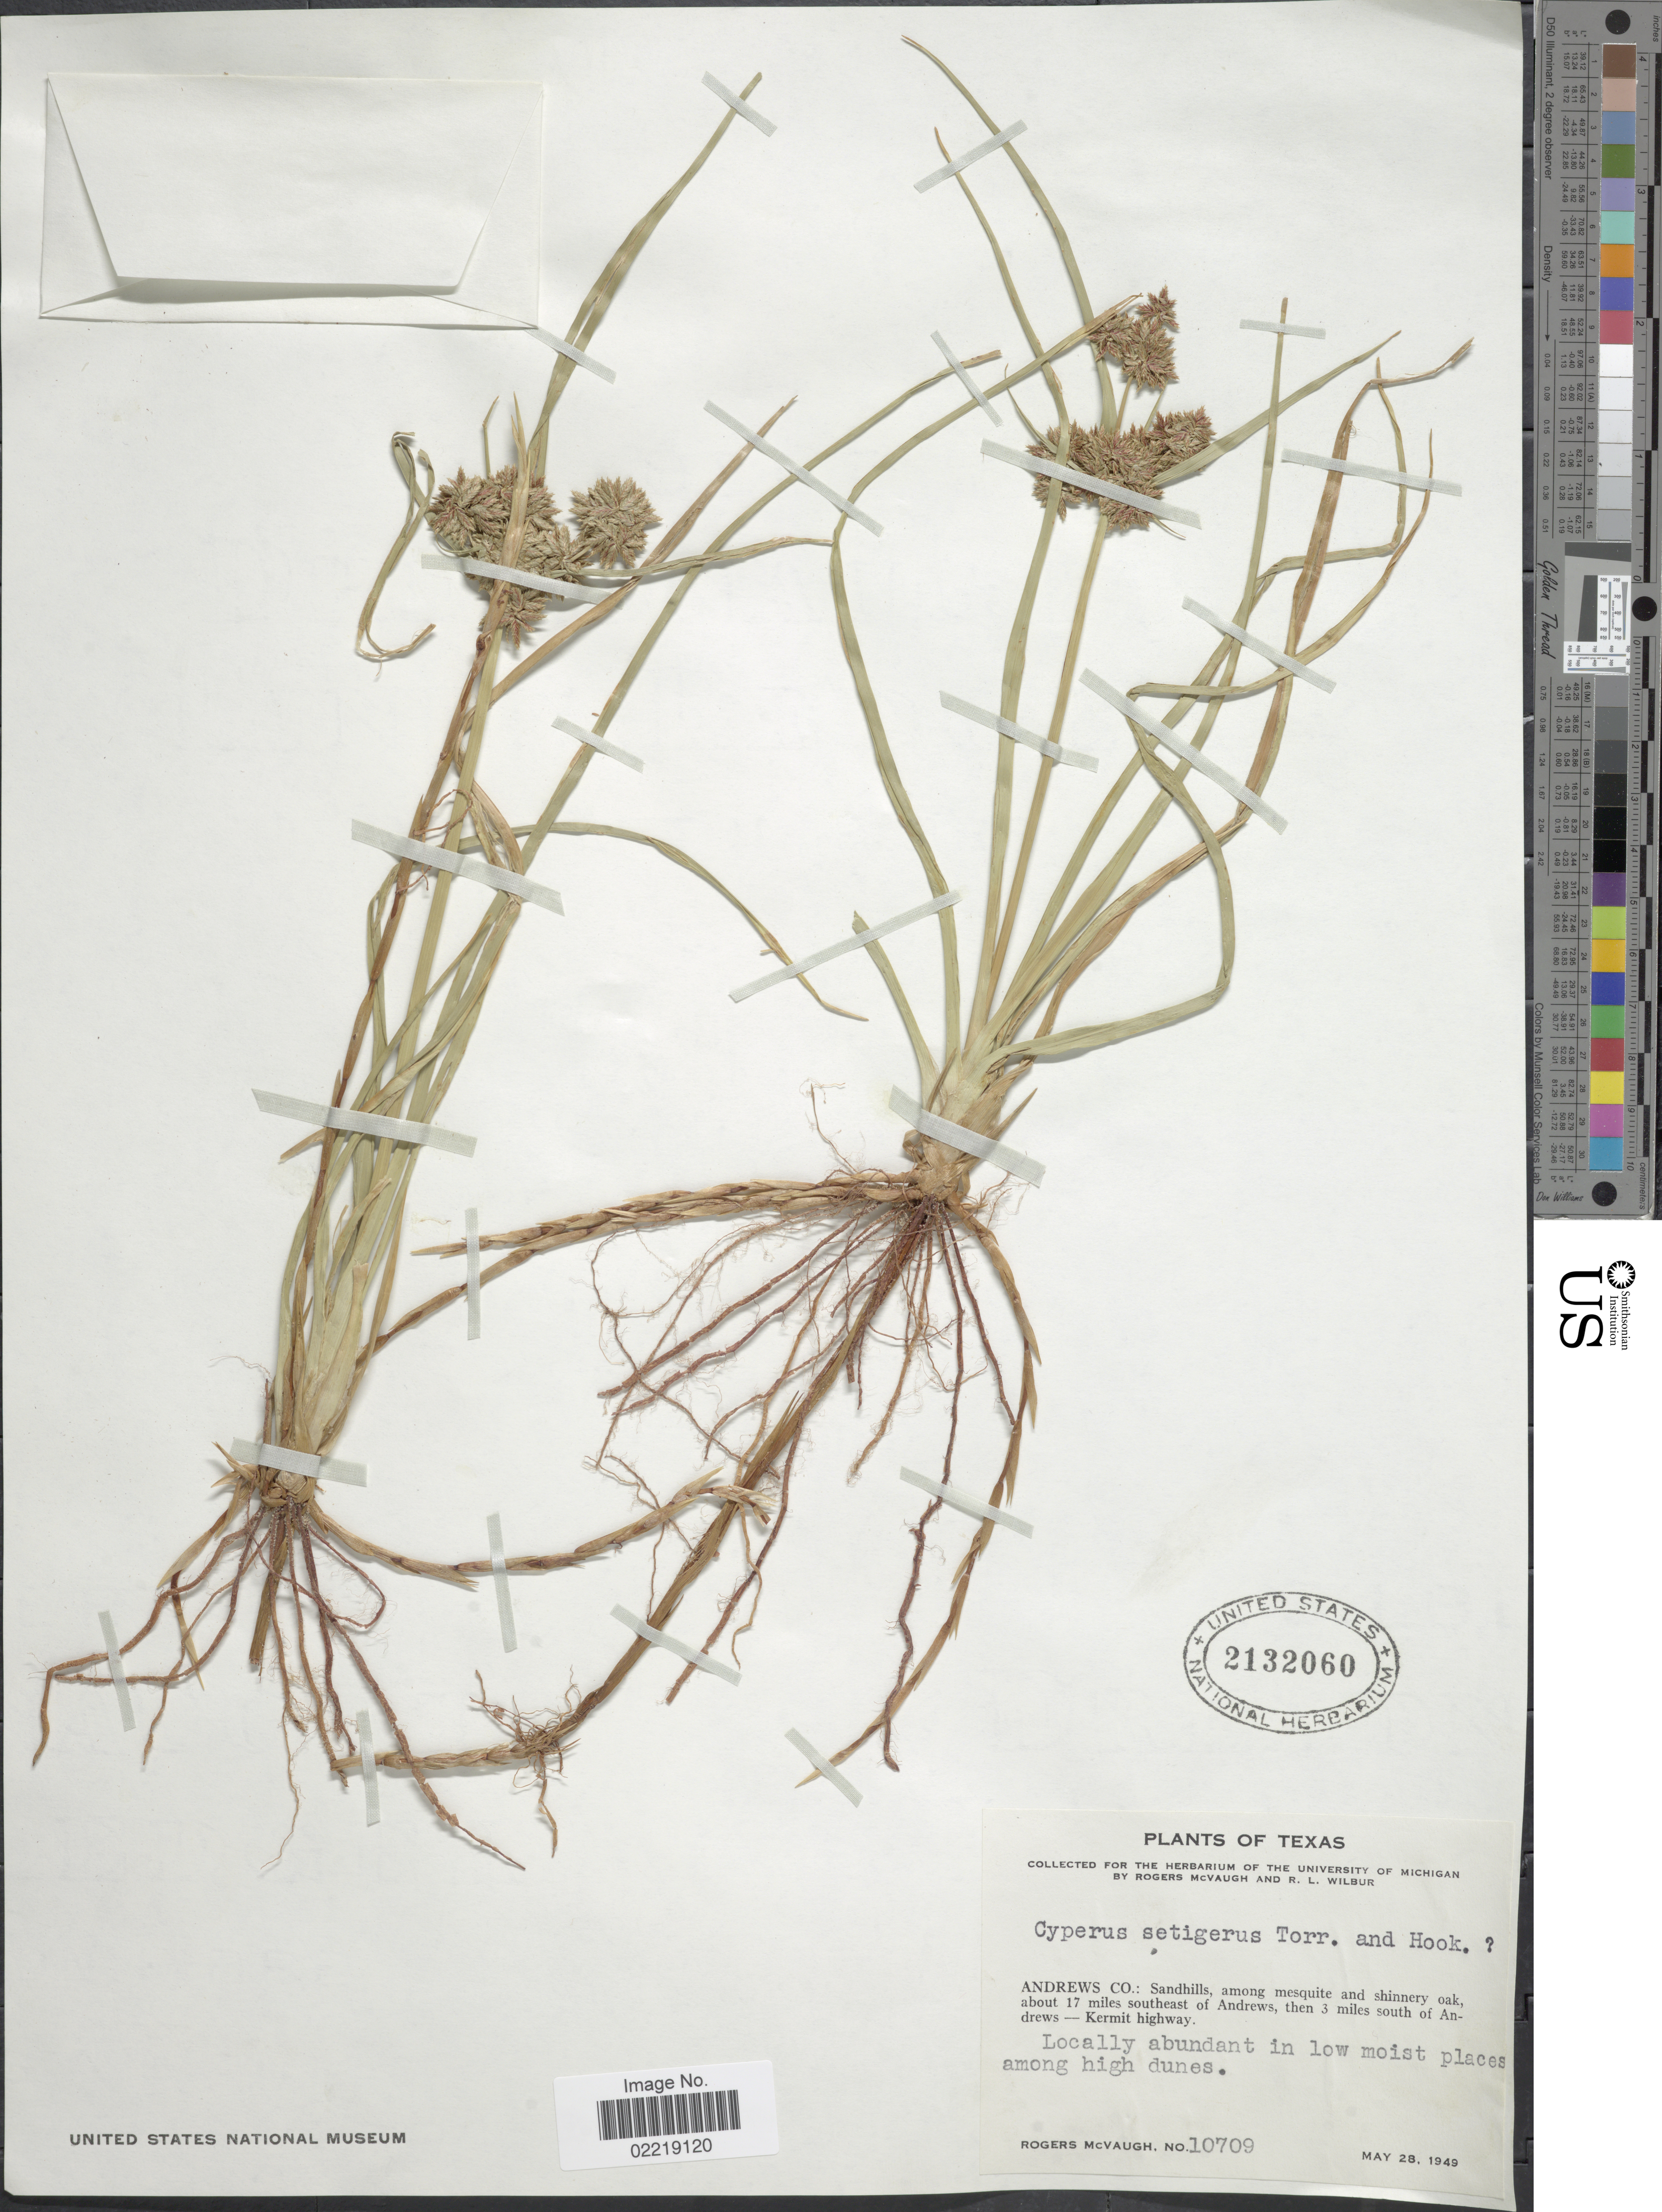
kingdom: Plantae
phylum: Tracheophyta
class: Liliopsida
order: Poales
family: Cyperaceae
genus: Cyperus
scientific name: Cyperus setigerus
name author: Torr. & Hook.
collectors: R. McVaugh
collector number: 10709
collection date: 1949-05-28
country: United States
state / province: Texas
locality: Andrews Co.: Sandhills, along mesquite and shinnery oak, about 17 miles southeast of Andrews, then 3 miles south of Andrews -- Kermit highway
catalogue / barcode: US 2132060